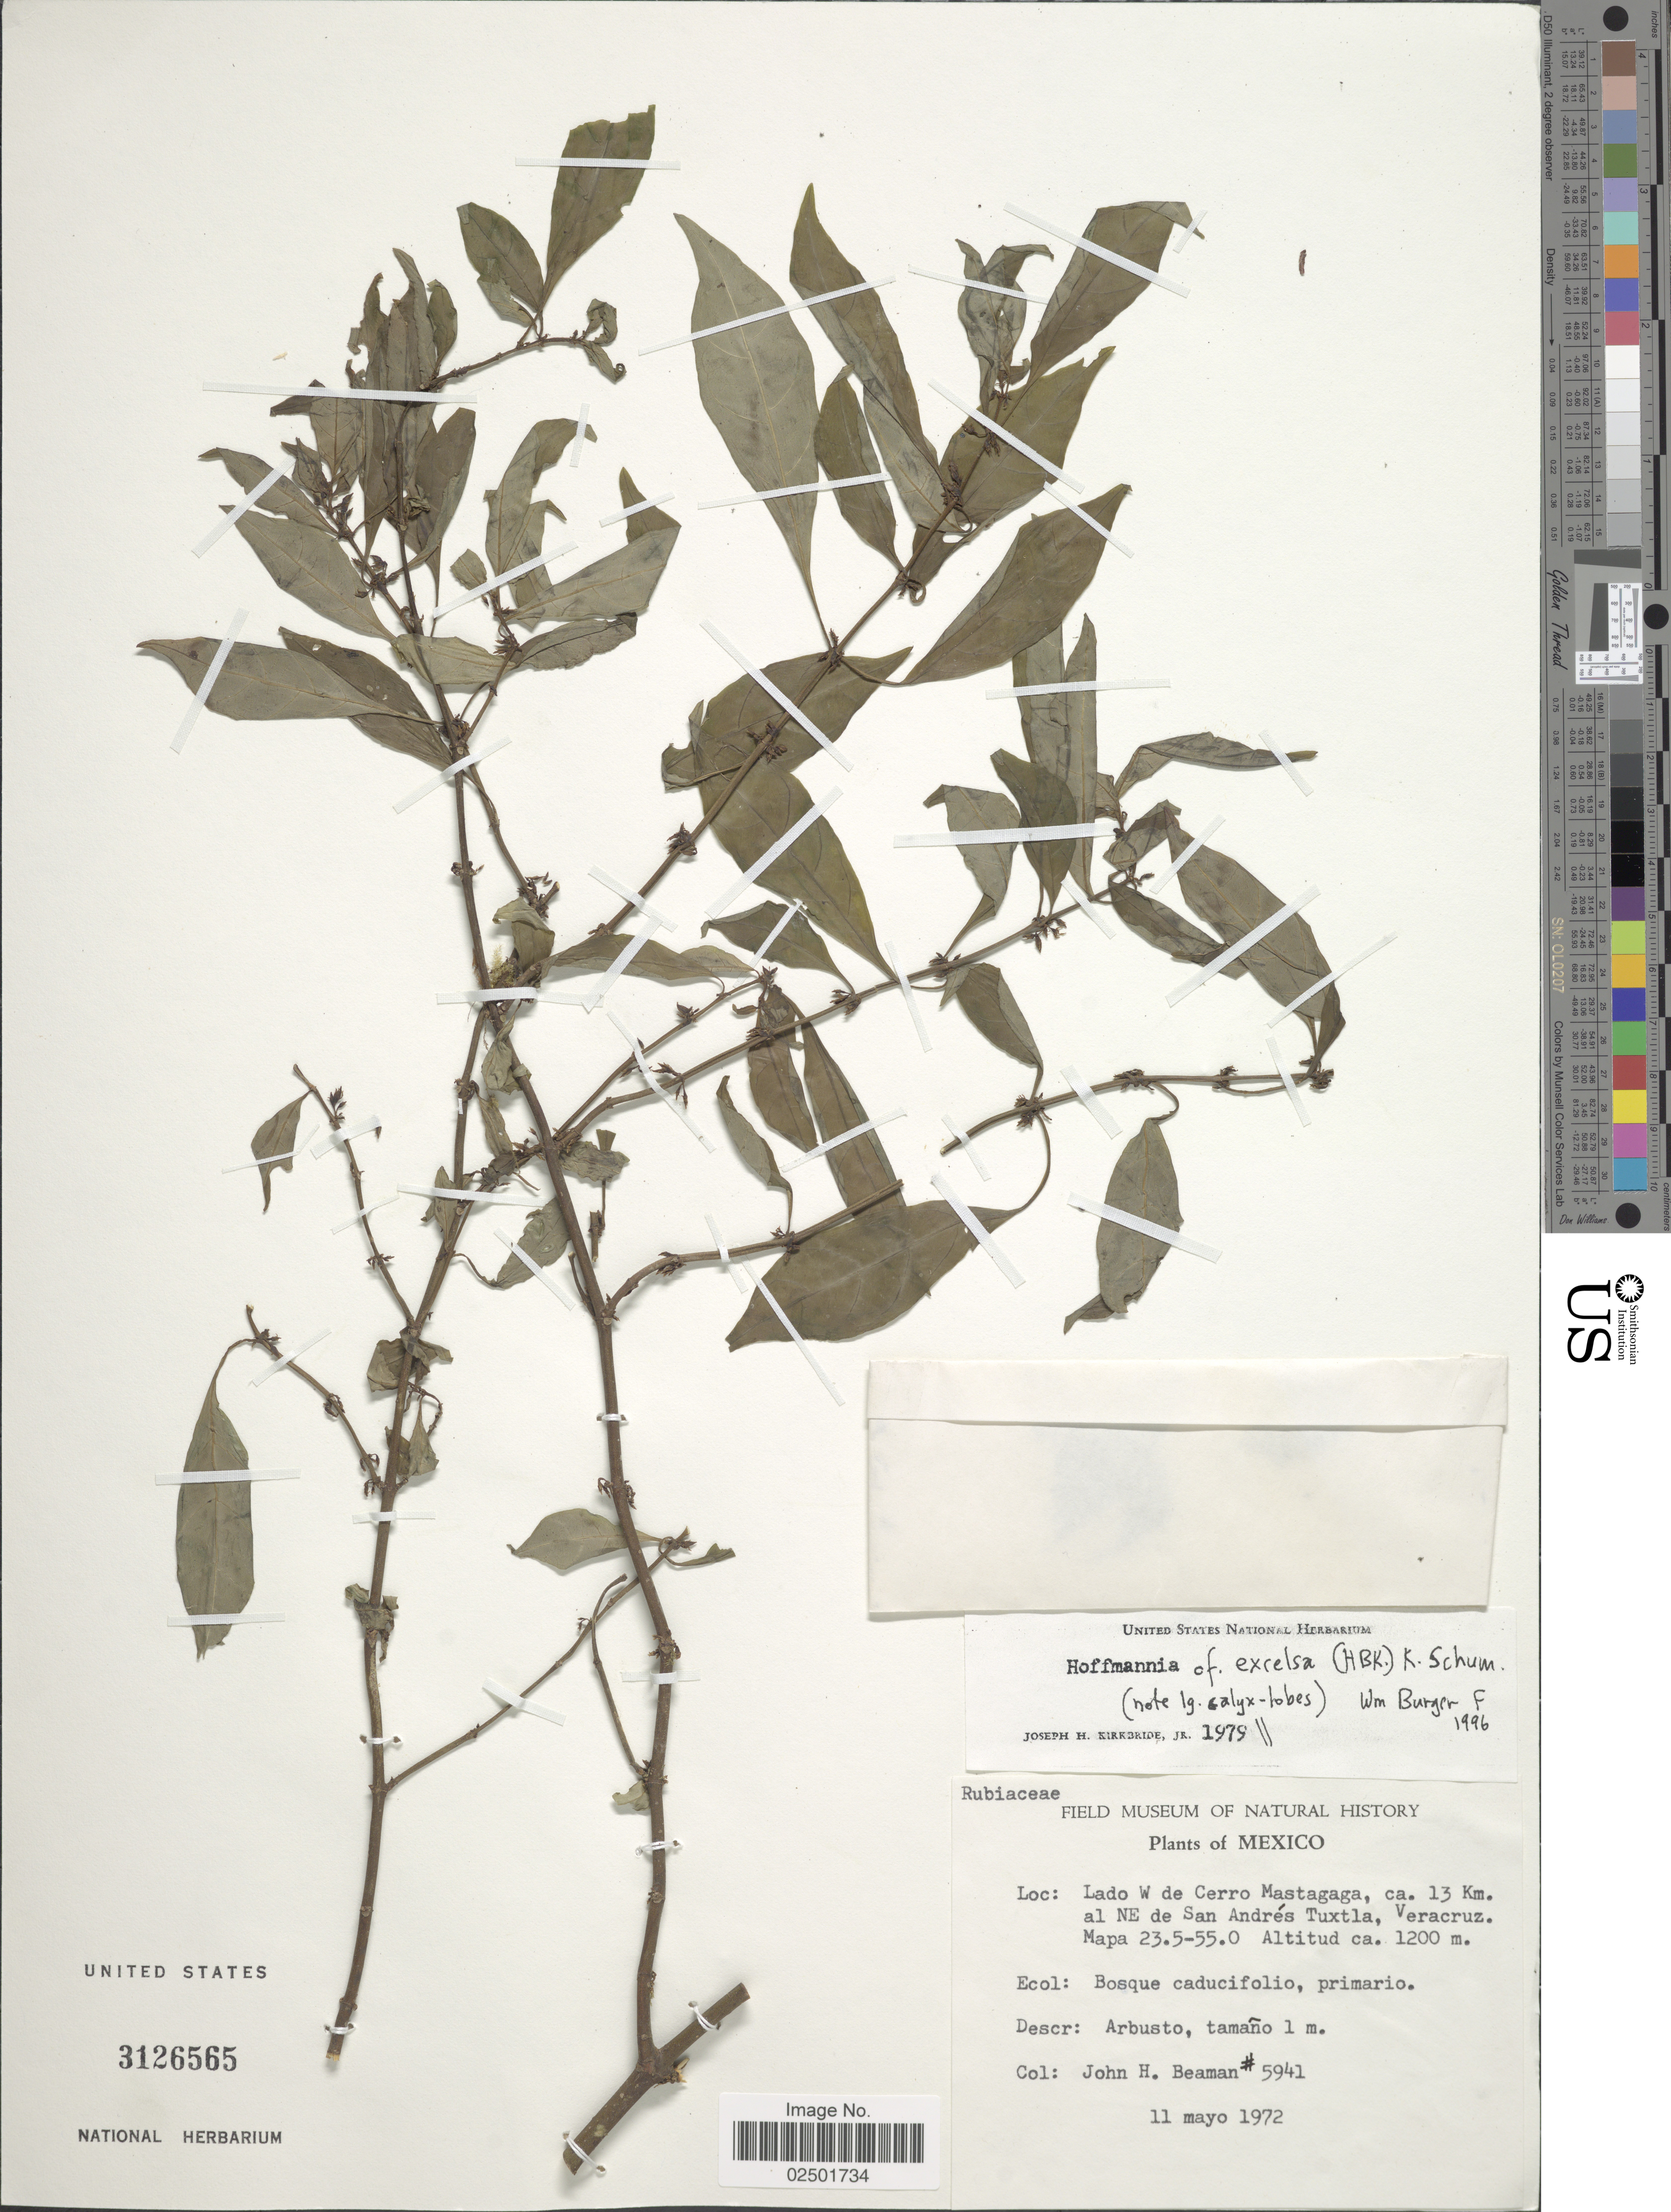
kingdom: Plantae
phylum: Tracheophyta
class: Magnoliopsida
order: Gentianales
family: Rubiaceae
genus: Hoffmannia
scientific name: Hoffmannia excelsa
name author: (Kunth) K. Schum.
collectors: J. H. Beaman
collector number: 5941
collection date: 1972-05-11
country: Mexico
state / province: Veracruz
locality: Lado W de Cerro Mastagaga, ca 13 Km al NE de San Andrés Tuxtla, Veracruz. Mapa 23.5-55.0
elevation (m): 1200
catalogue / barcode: US 3126565